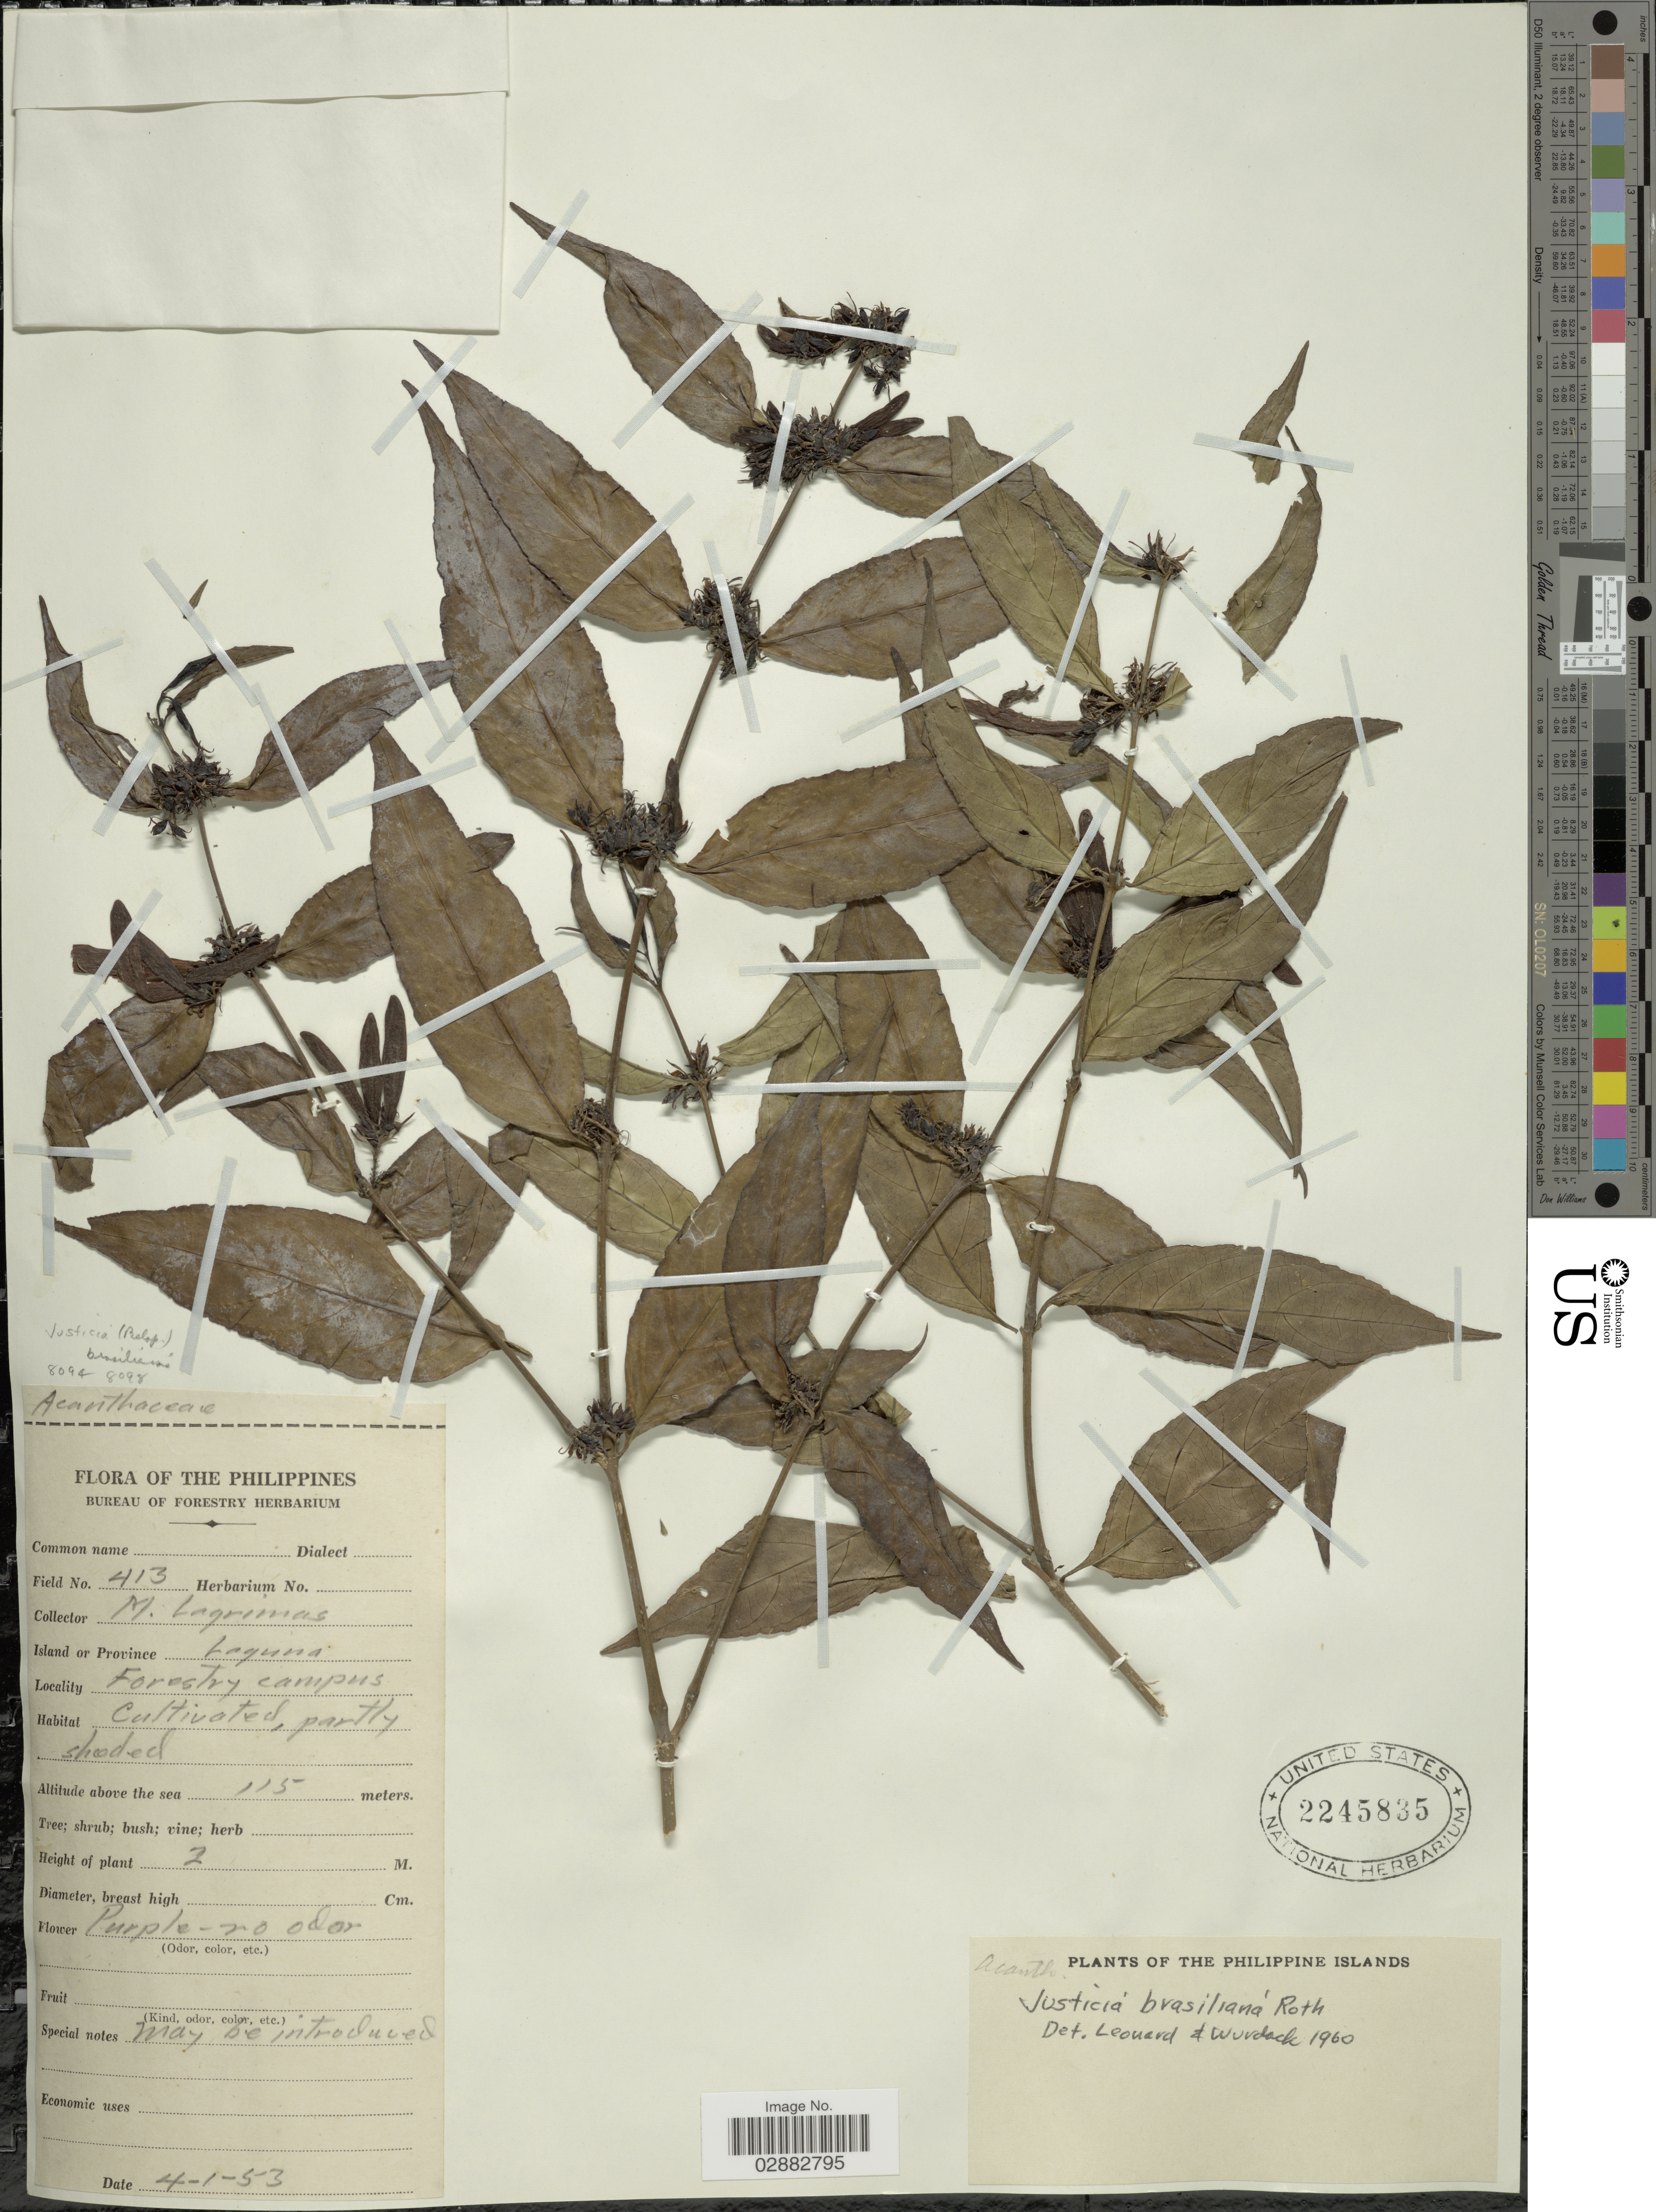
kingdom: Plantae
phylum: Tracheophyta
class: Magnoliopsida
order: Lamiales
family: Acanthaceae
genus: Justicia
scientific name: Justicia brasiliana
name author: Roth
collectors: M. Lagrimas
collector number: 413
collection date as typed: Transcribed d/m/y: 4/1/53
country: Philippines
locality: Island or Province Laguna. Forestry campus.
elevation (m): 115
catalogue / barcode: US 2245835